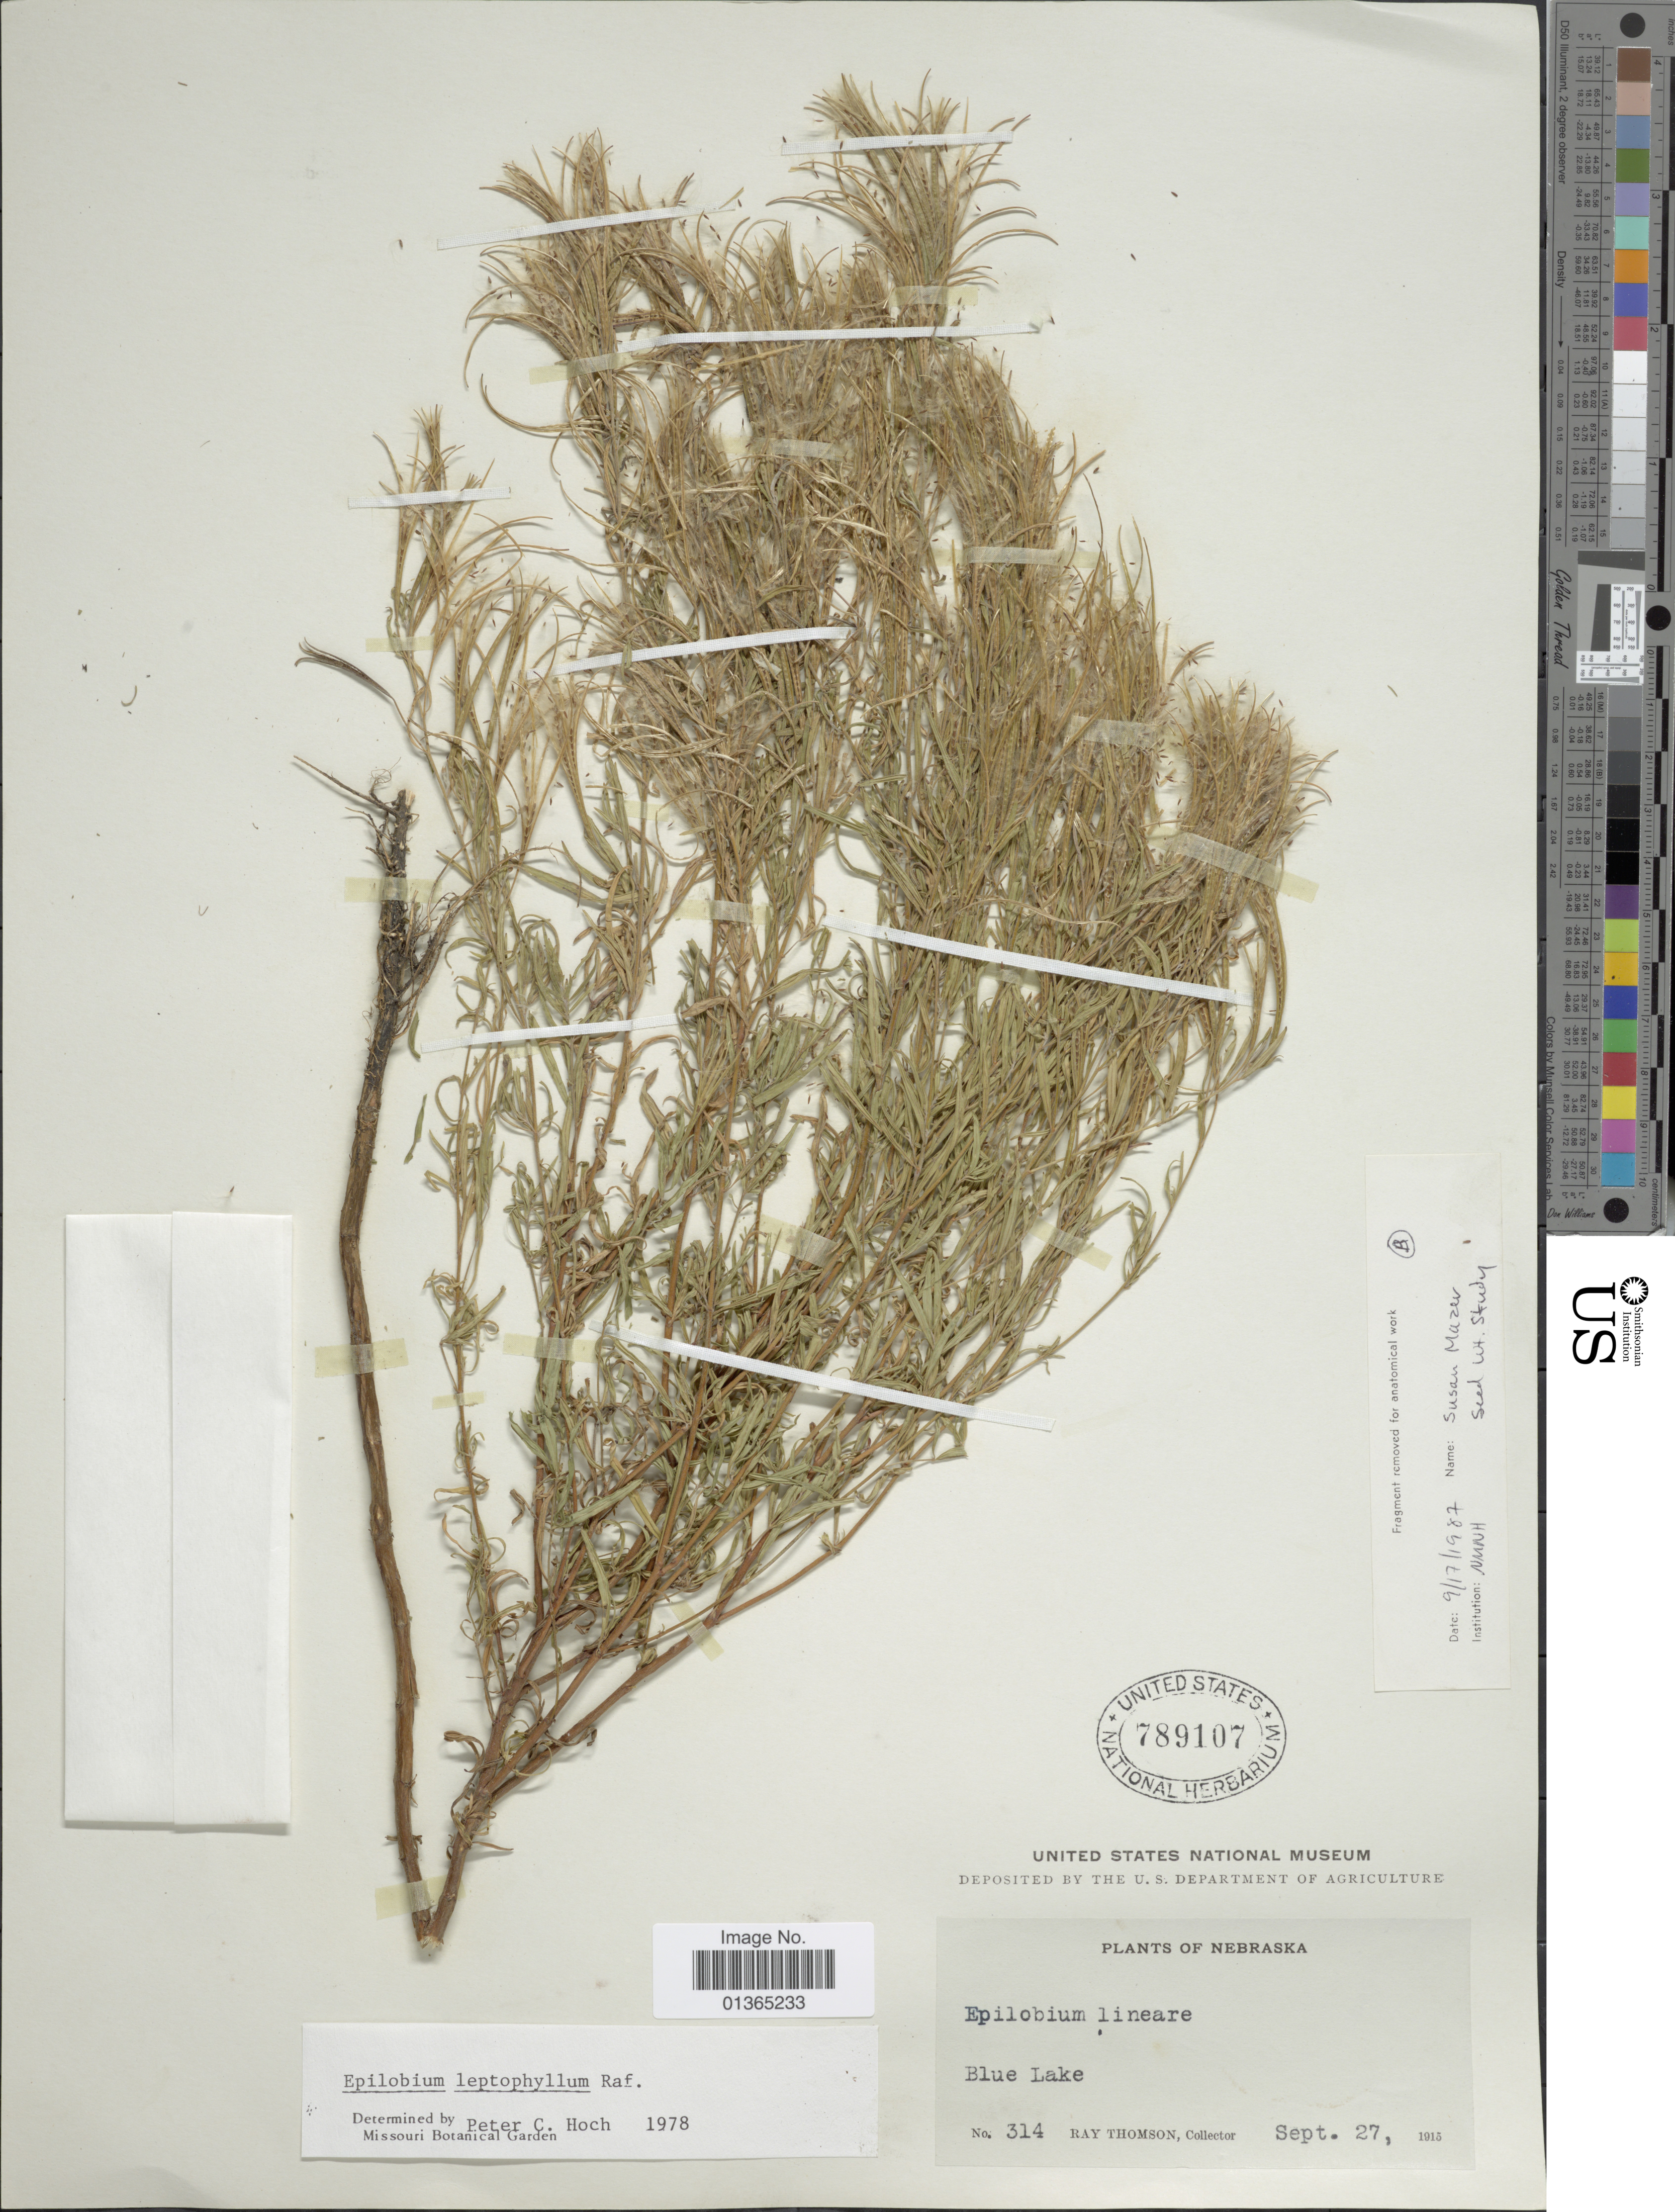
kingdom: Plantae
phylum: Tracheophyta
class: Magnoliopsida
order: Myrtales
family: Onagraceae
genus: Epilobium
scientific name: Epilobium leptophyllum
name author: Raf.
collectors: R. Thomson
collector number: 314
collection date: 1915-09-27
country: United States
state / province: Nebraska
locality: Blue Lake.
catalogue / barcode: US 789107